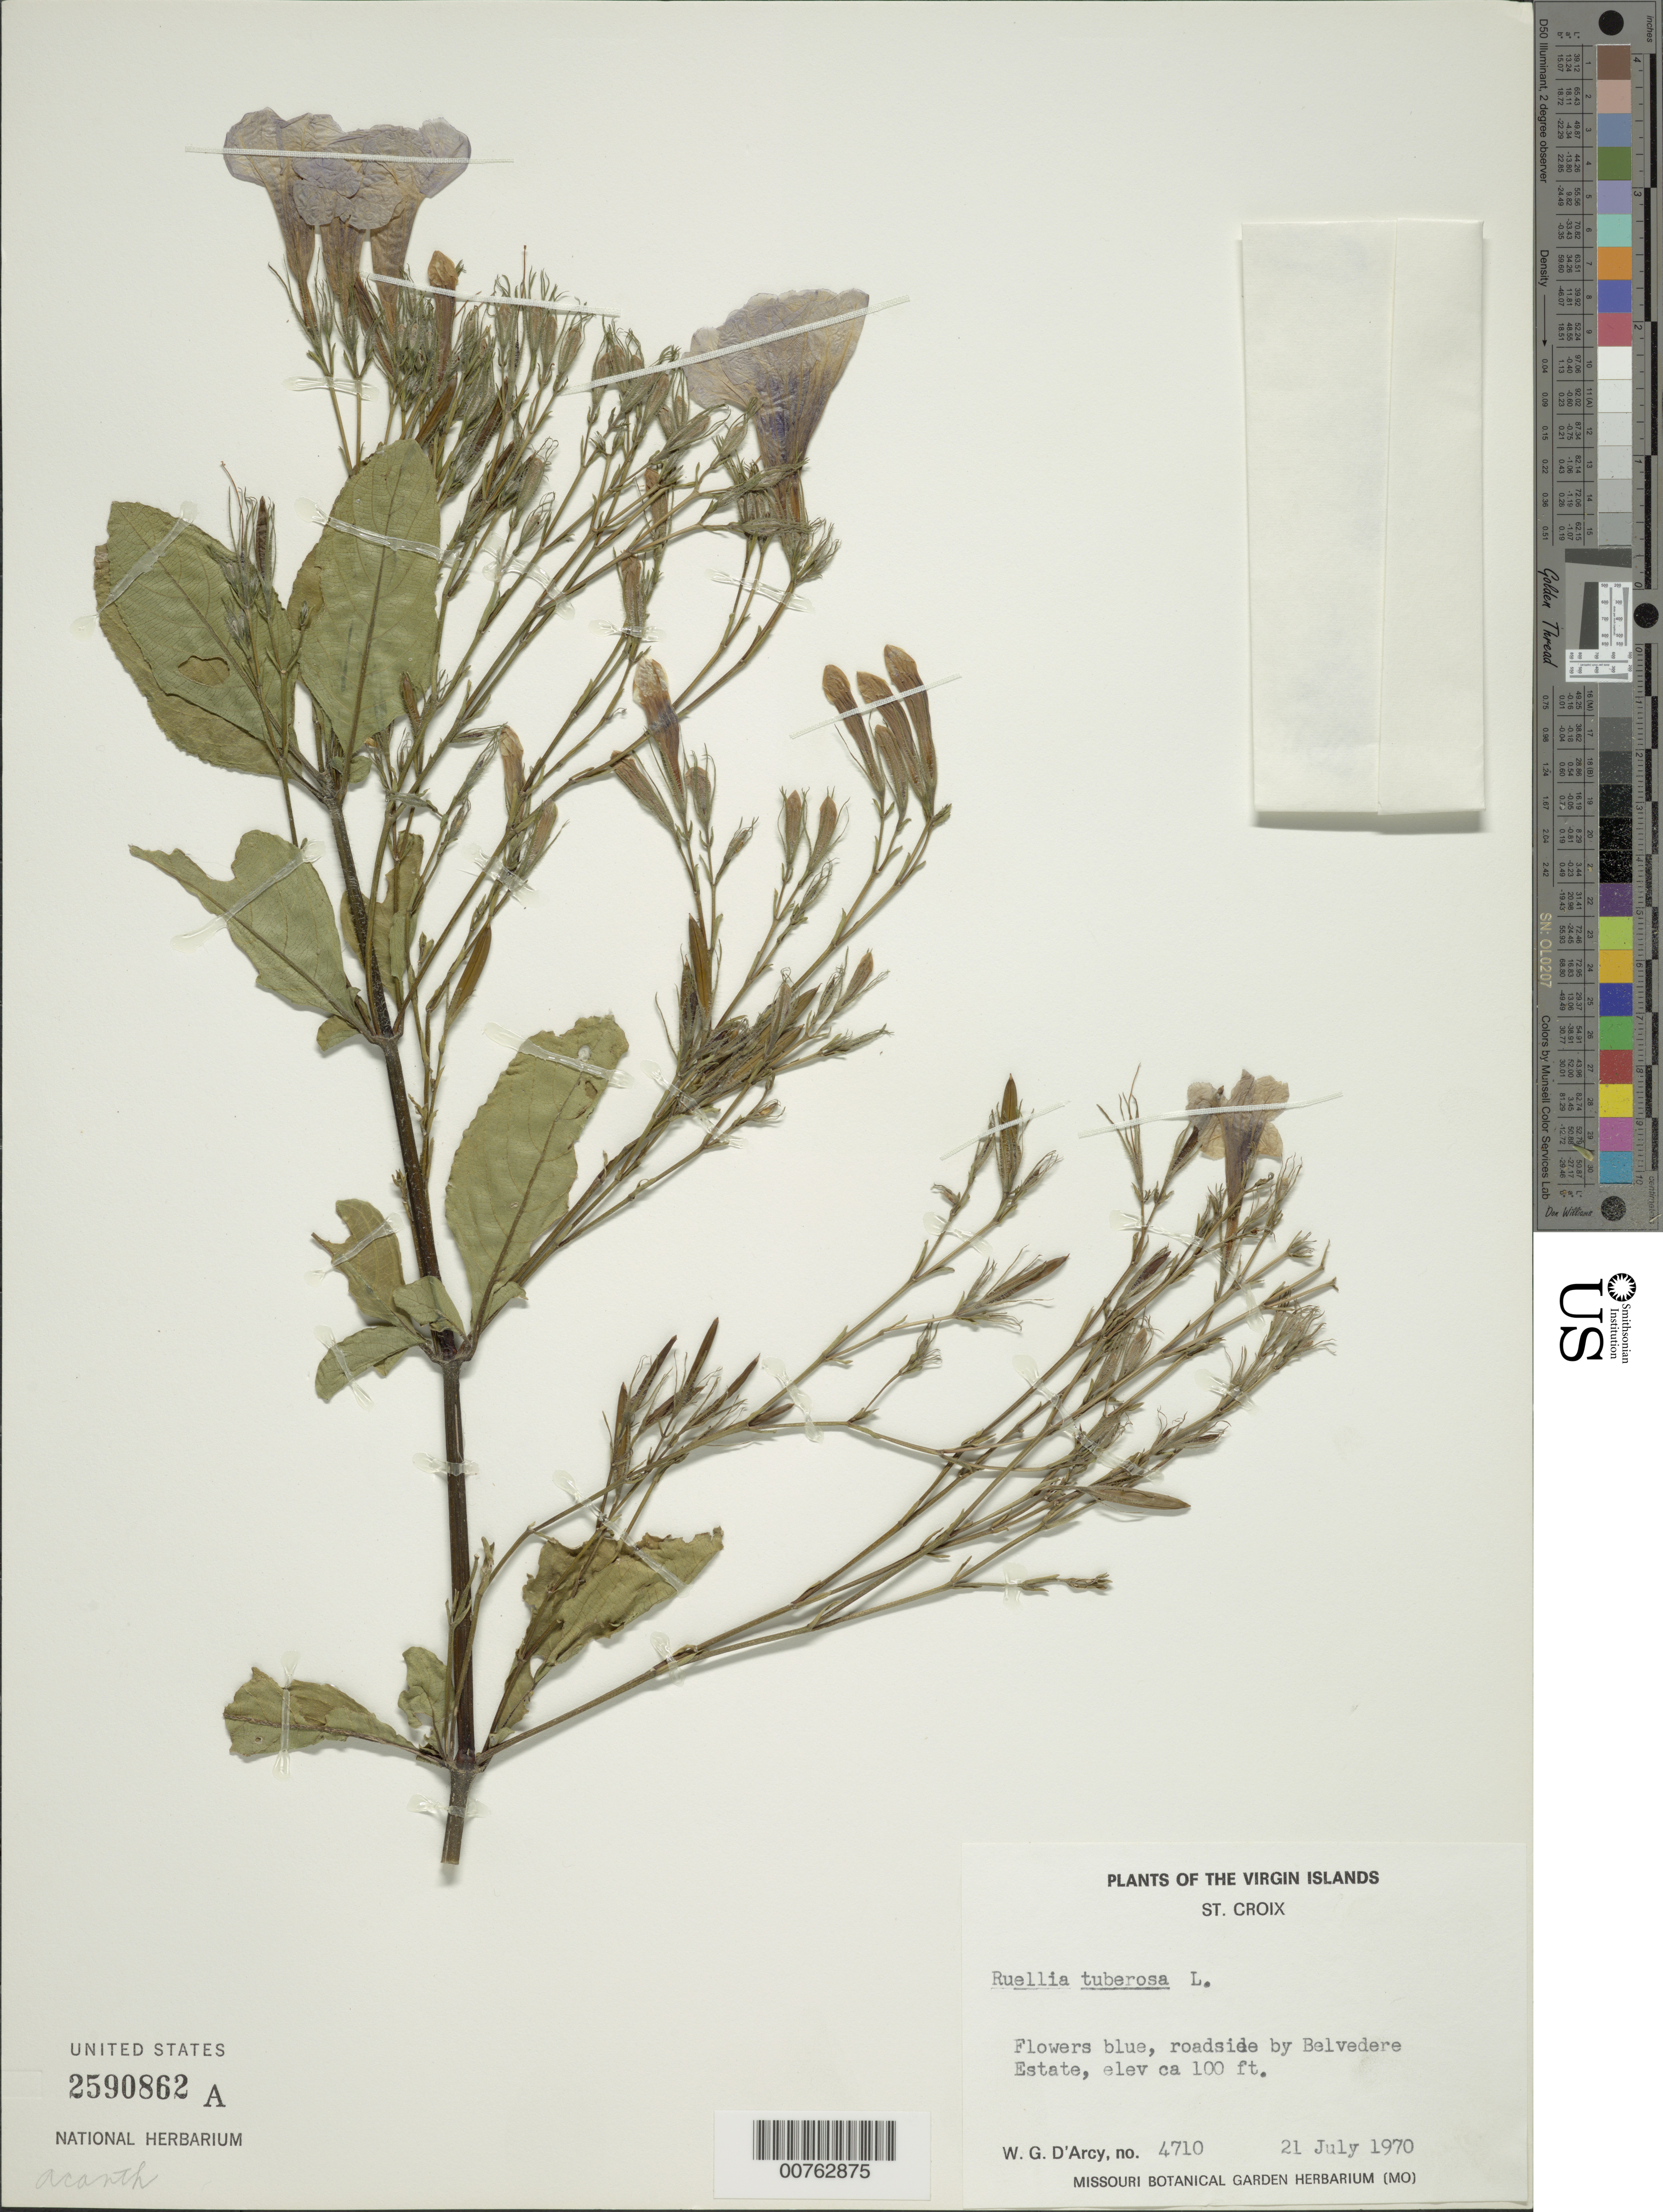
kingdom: Plantae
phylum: Tracheophyta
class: Magnoliopsida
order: Lamiales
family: Acanthaceae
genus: Ruellia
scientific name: Ruellia tuberosa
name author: L.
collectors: W. G. D'Arcy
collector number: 4710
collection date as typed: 21 Jul 1970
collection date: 1970-07-21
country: U.S. Virgin Islands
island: St. Croix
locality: By Belvedere Estate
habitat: Roadside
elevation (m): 30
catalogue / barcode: US 2590862A